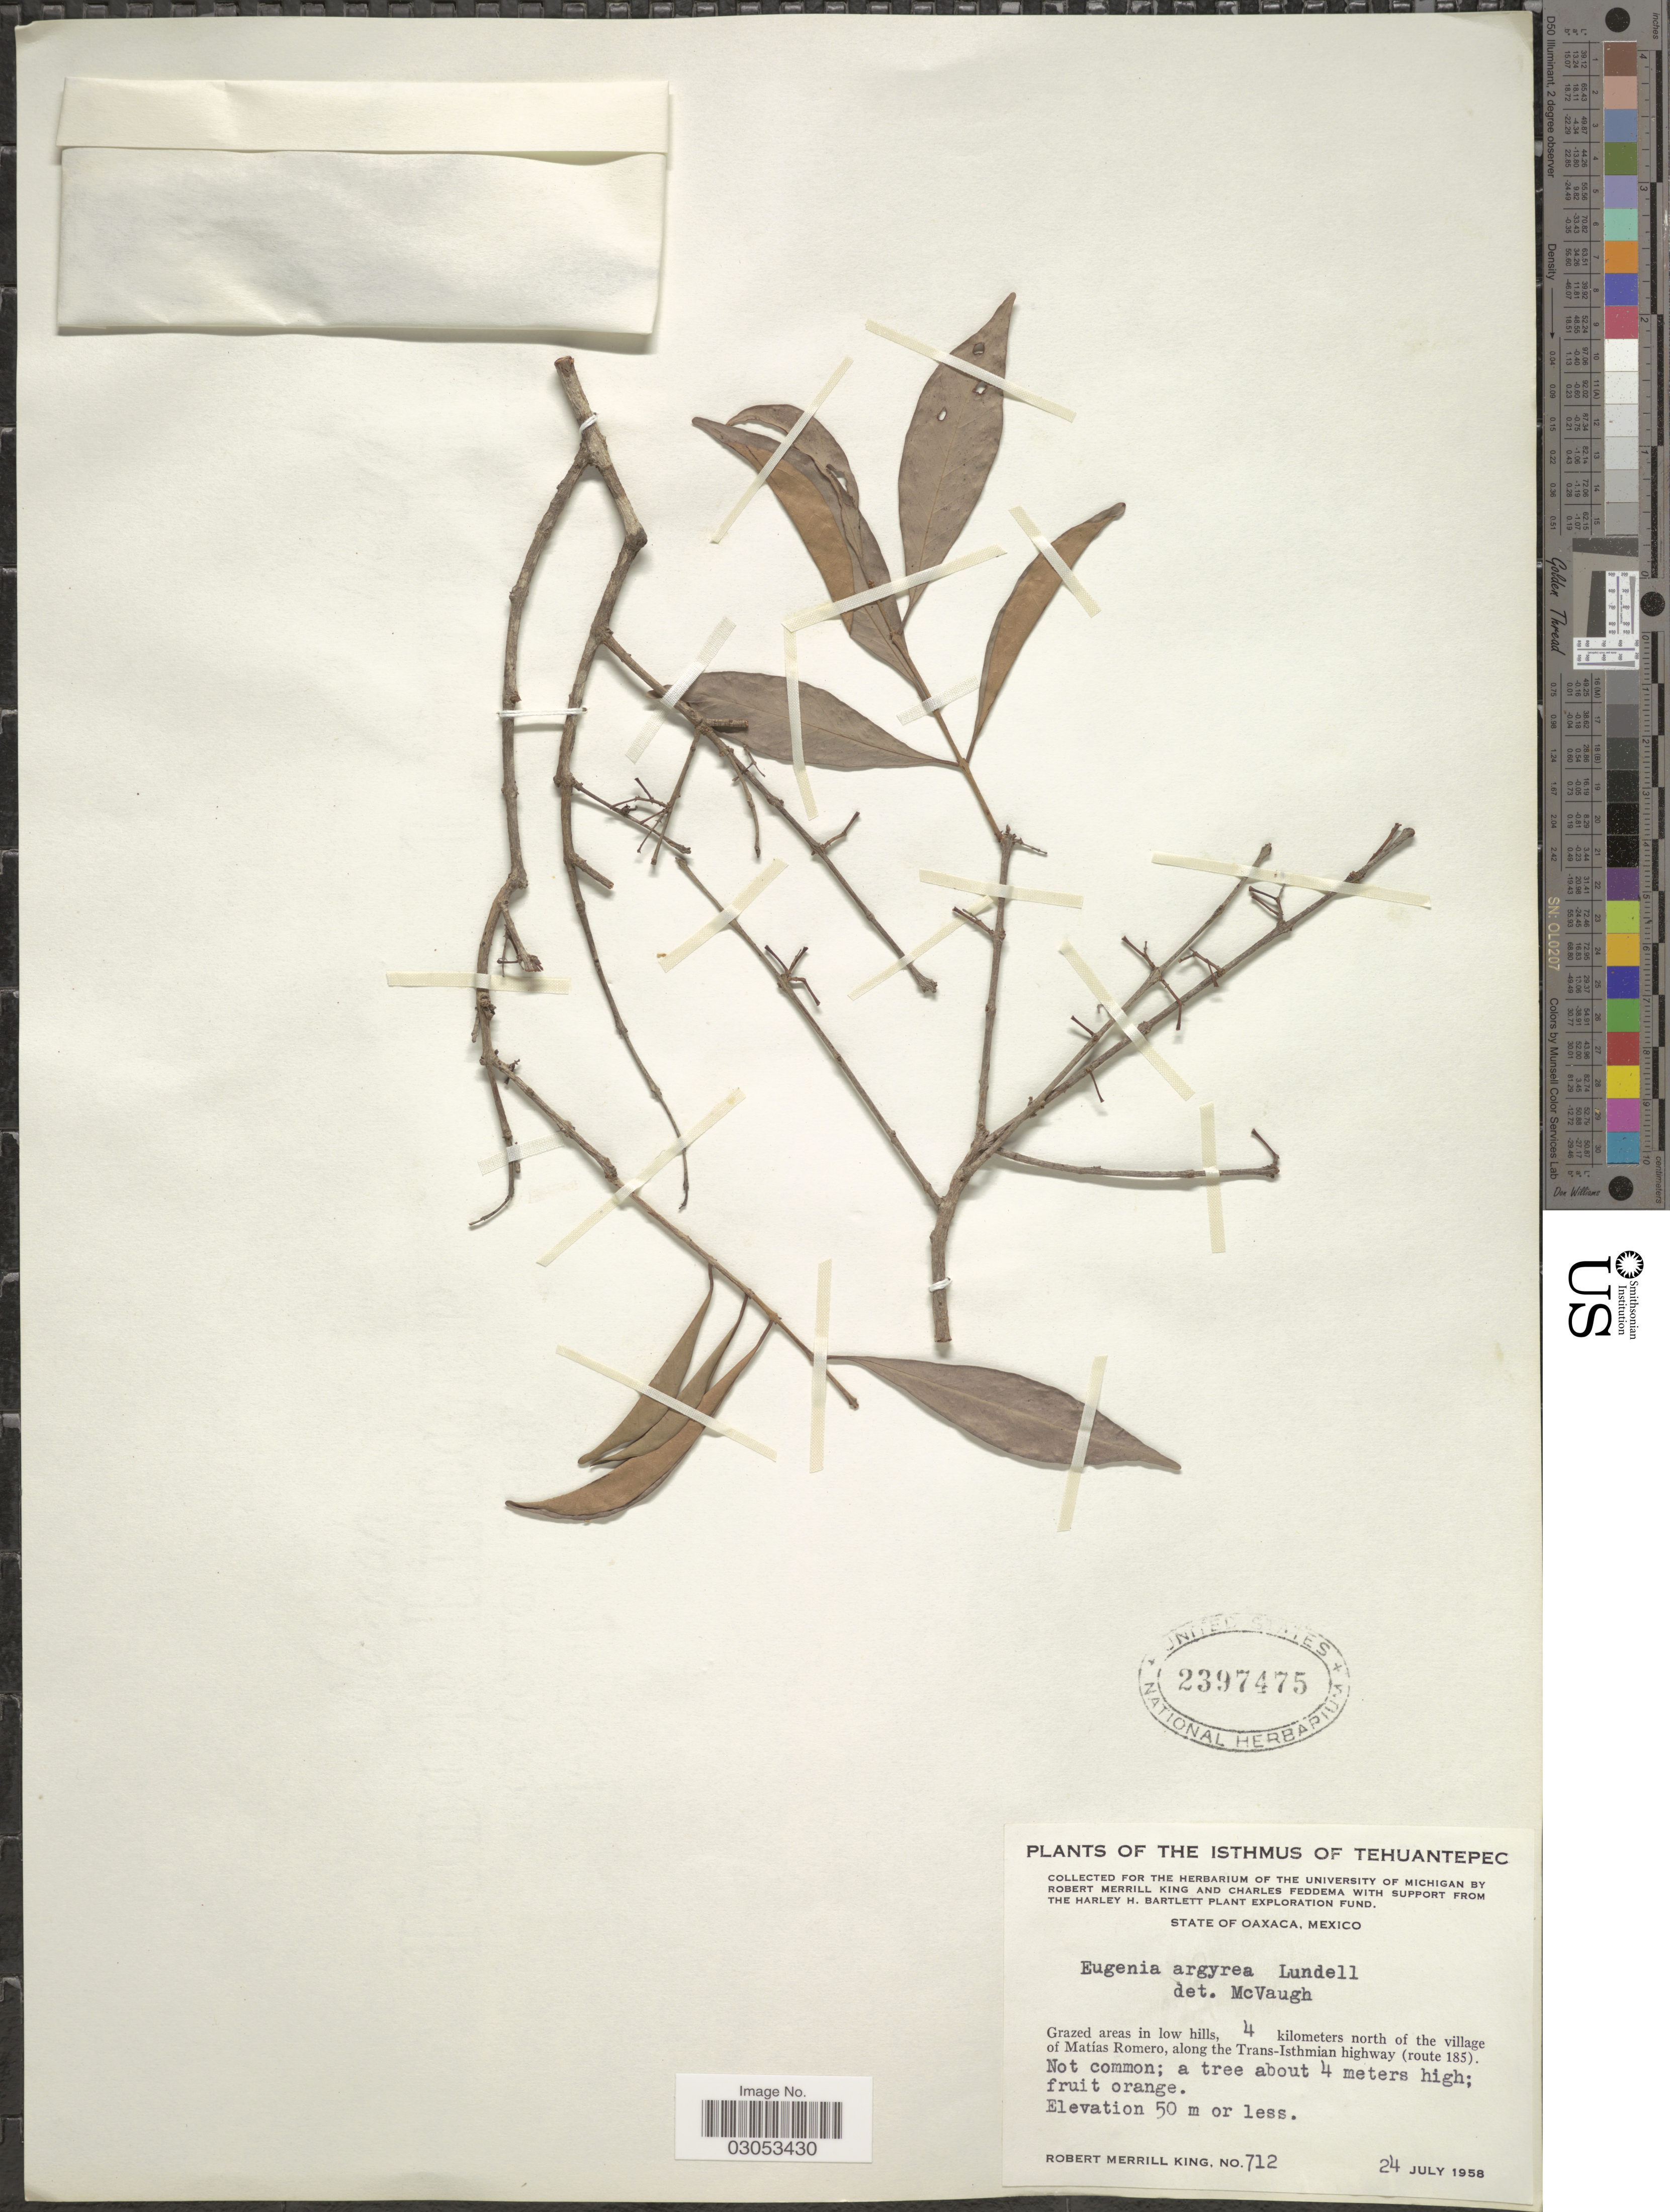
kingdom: Plantae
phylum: Tracheophyta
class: Magnoliopsida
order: Myrtales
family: Myrtaceae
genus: Eugenia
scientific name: Eugenia argyrea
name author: Lundell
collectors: R. M. King & C. Feddema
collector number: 712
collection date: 1958-07-24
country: Mexico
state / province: Oaxaca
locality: Isthmus of Tehuantepec. State of Oaxaca. Grazed areas in low hills, 4 kilometers north of the village of Matías Romero, along the Trans-Isthmian highway (route 185).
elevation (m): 50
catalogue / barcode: US 2397475